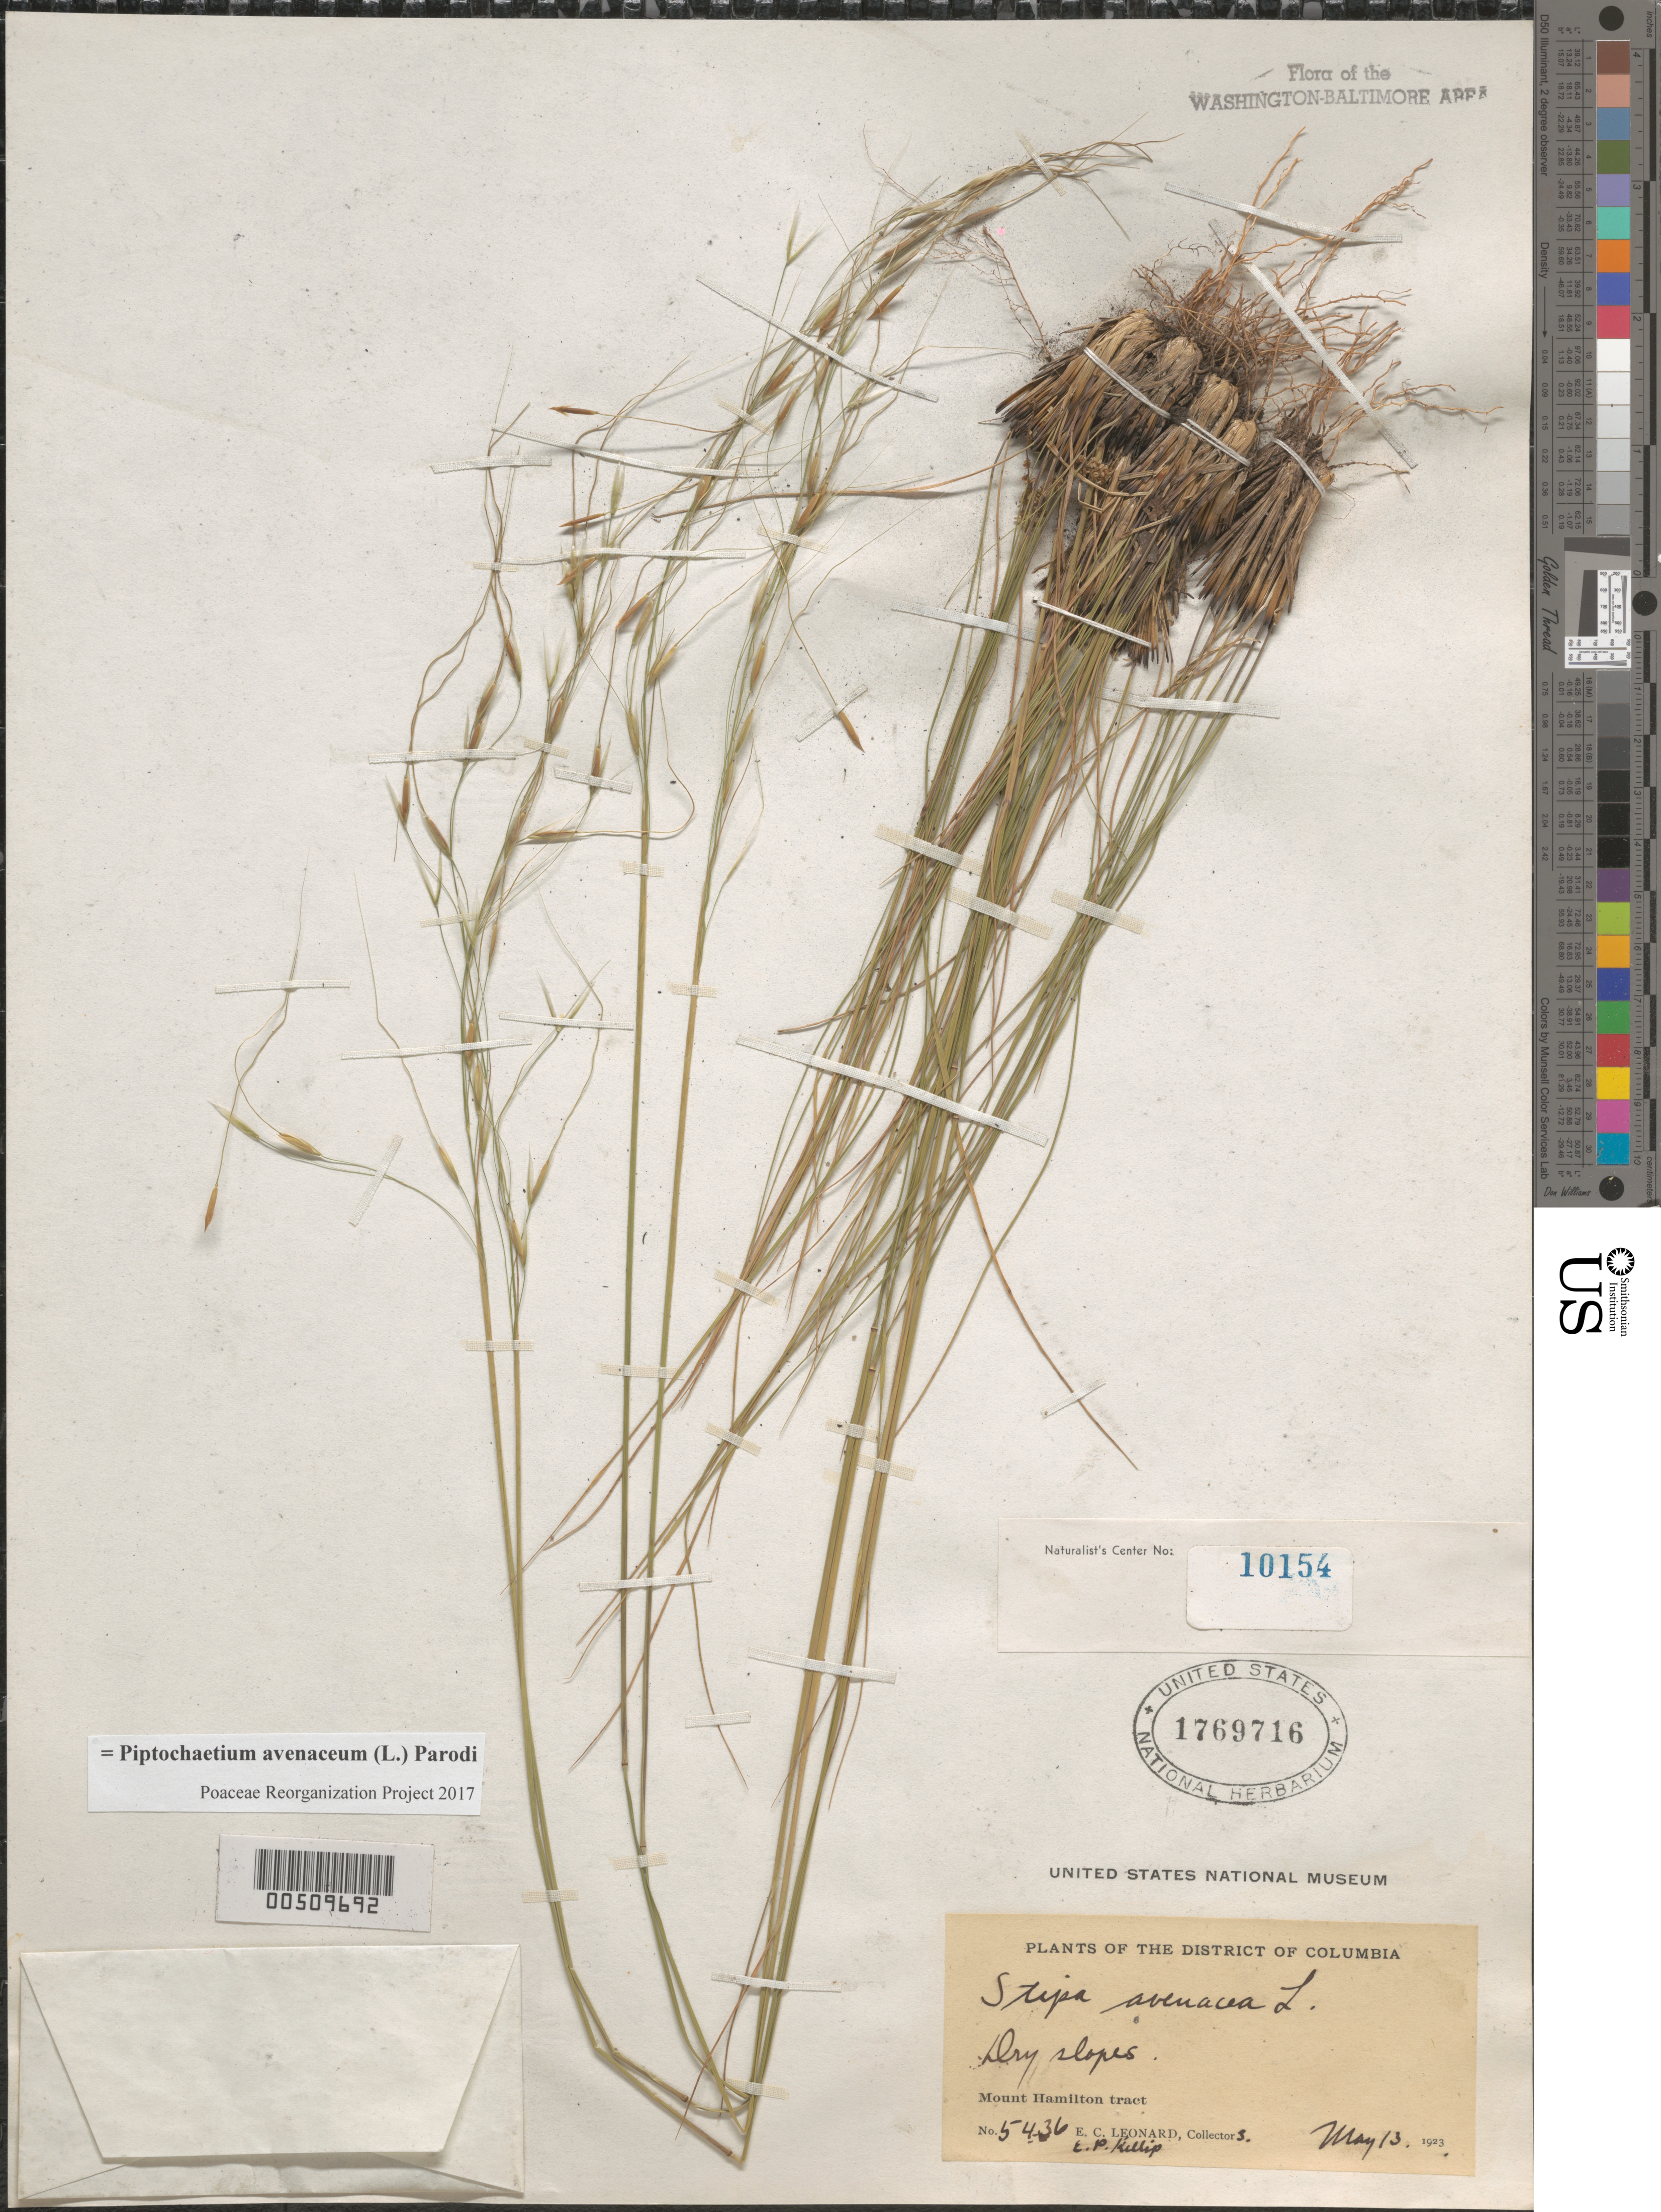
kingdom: Plantae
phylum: Tracheophyta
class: Liliopsida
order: Poales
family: Poaceae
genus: Piptochaetium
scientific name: Piptochaetium avenaceum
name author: (L.) Parodi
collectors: E. C. Leonard & E. P. Killip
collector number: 5436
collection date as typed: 13 May 1923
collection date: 1923-05-13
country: United States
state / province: District of Columbia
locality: Mt. Hamilton Tract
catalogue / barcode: US 1769716